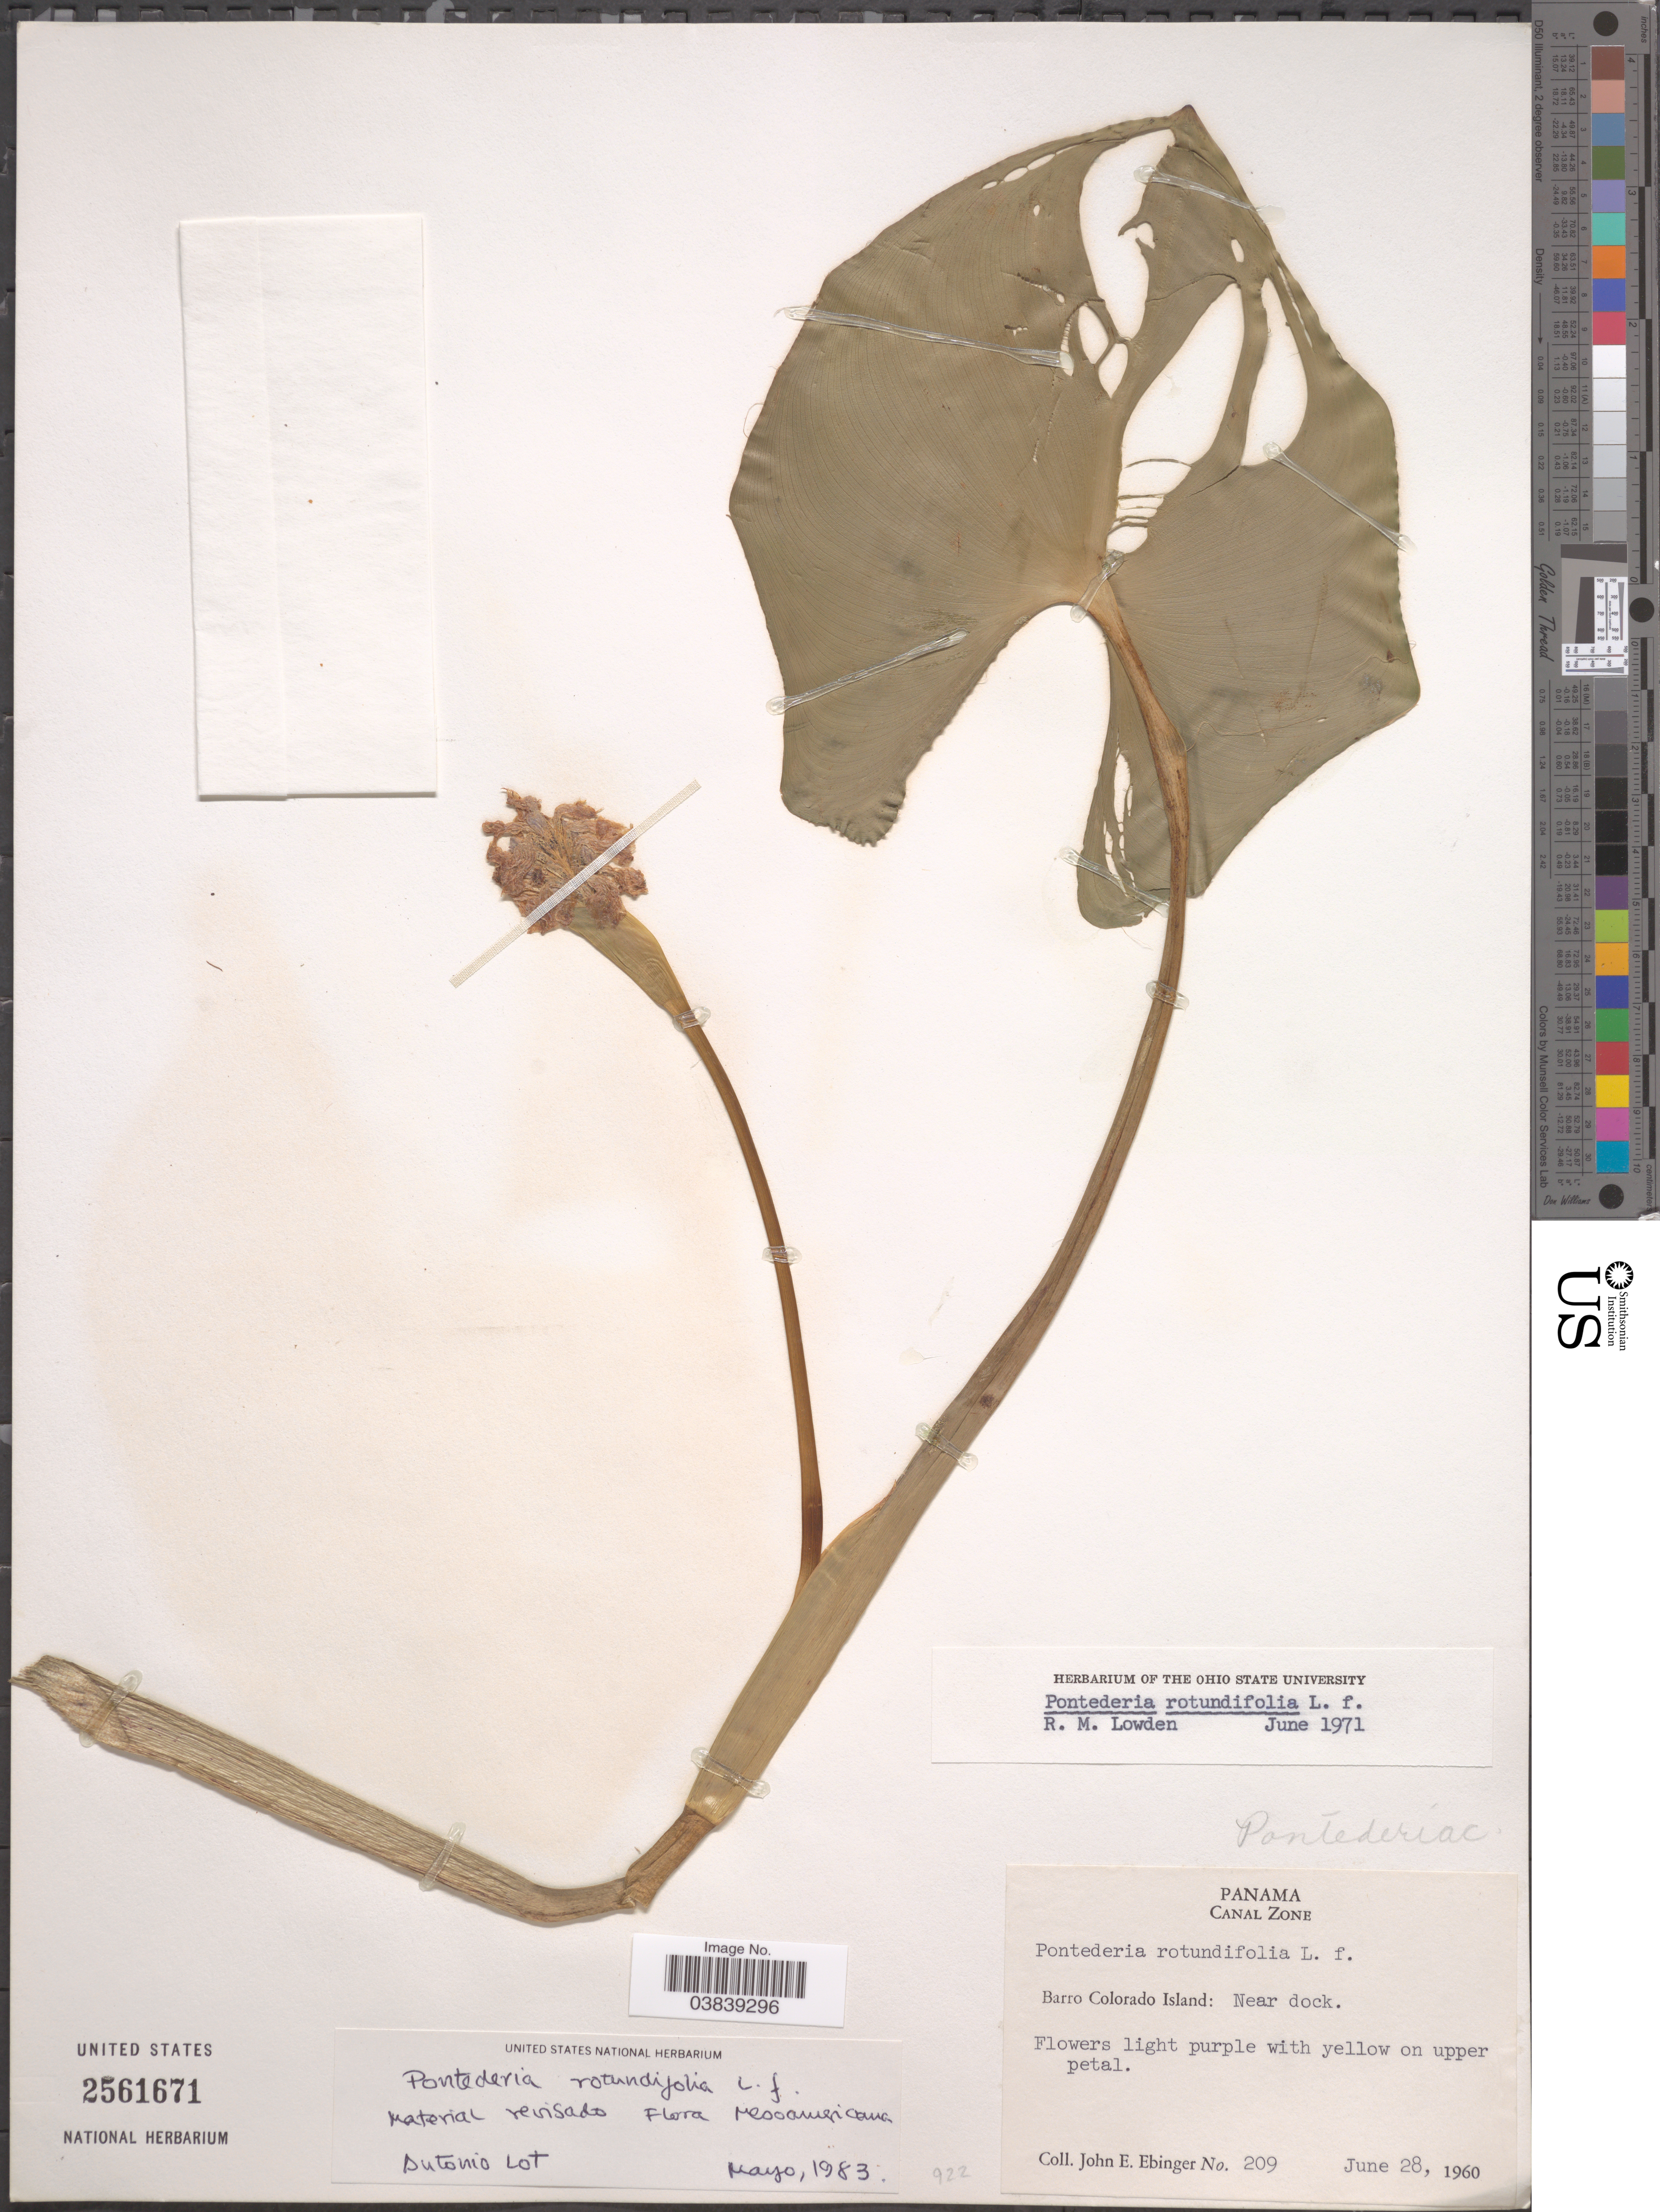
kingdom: Plantae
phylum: Tracheophyta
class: Liliopsida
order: Commelinales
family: Pontederiaceae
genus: Pontederia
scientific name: Pontederia rotundifolia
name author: L. f.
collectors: J. Ebinger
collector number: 209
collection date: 1960-06-28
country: Panama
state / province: Panamá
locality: Canal Zone. Barro Colorado Island: Near dock.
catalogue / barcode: US 2561671